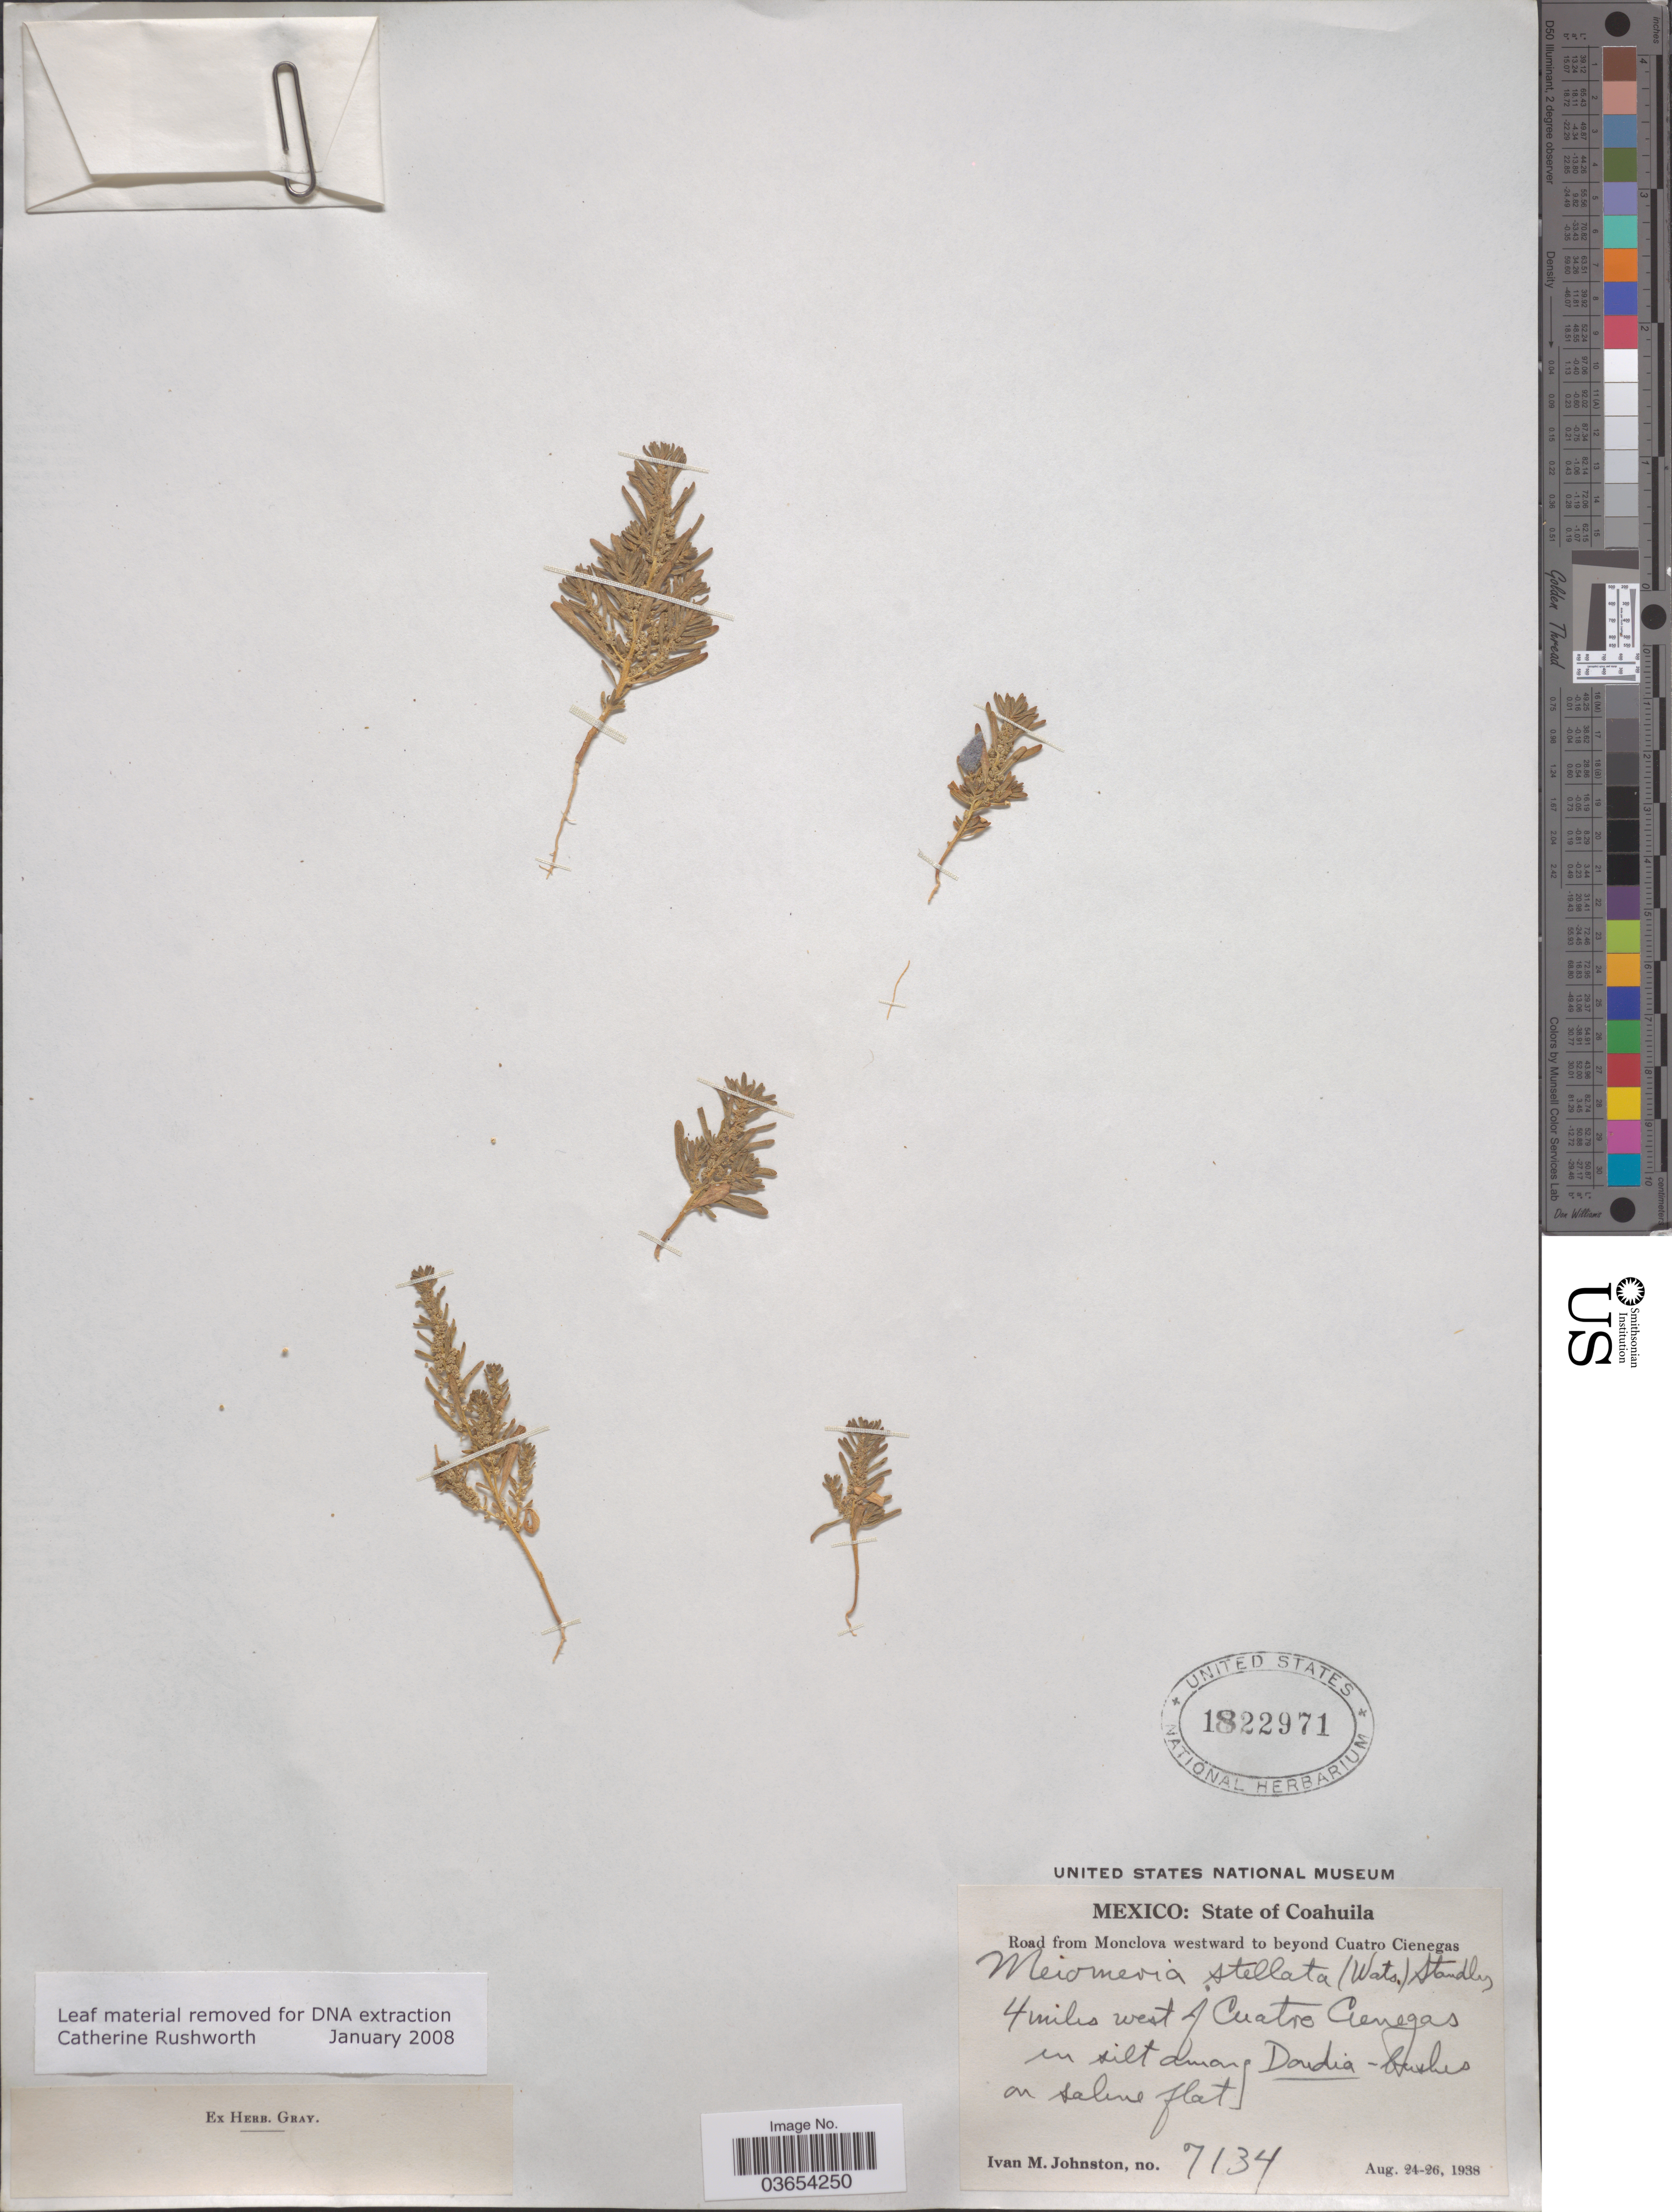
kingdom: Plantae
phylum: Tracheophyta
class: Magnoliopsida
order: Caryophyllales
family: Amaranthaceae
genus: Chenopodium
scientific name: Chenopodium stellatum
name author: S. Watson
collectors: I.M. Johnston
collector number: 7134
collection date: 1938-08-24/1938-08-26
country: Mexico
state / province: Coahuila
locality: Road from Monclova westward to beyond Cuatro Cienegas. 4 miles west of Cuatro Cienegas in silt among Daudia [interpreted].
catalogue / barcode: US 1822971